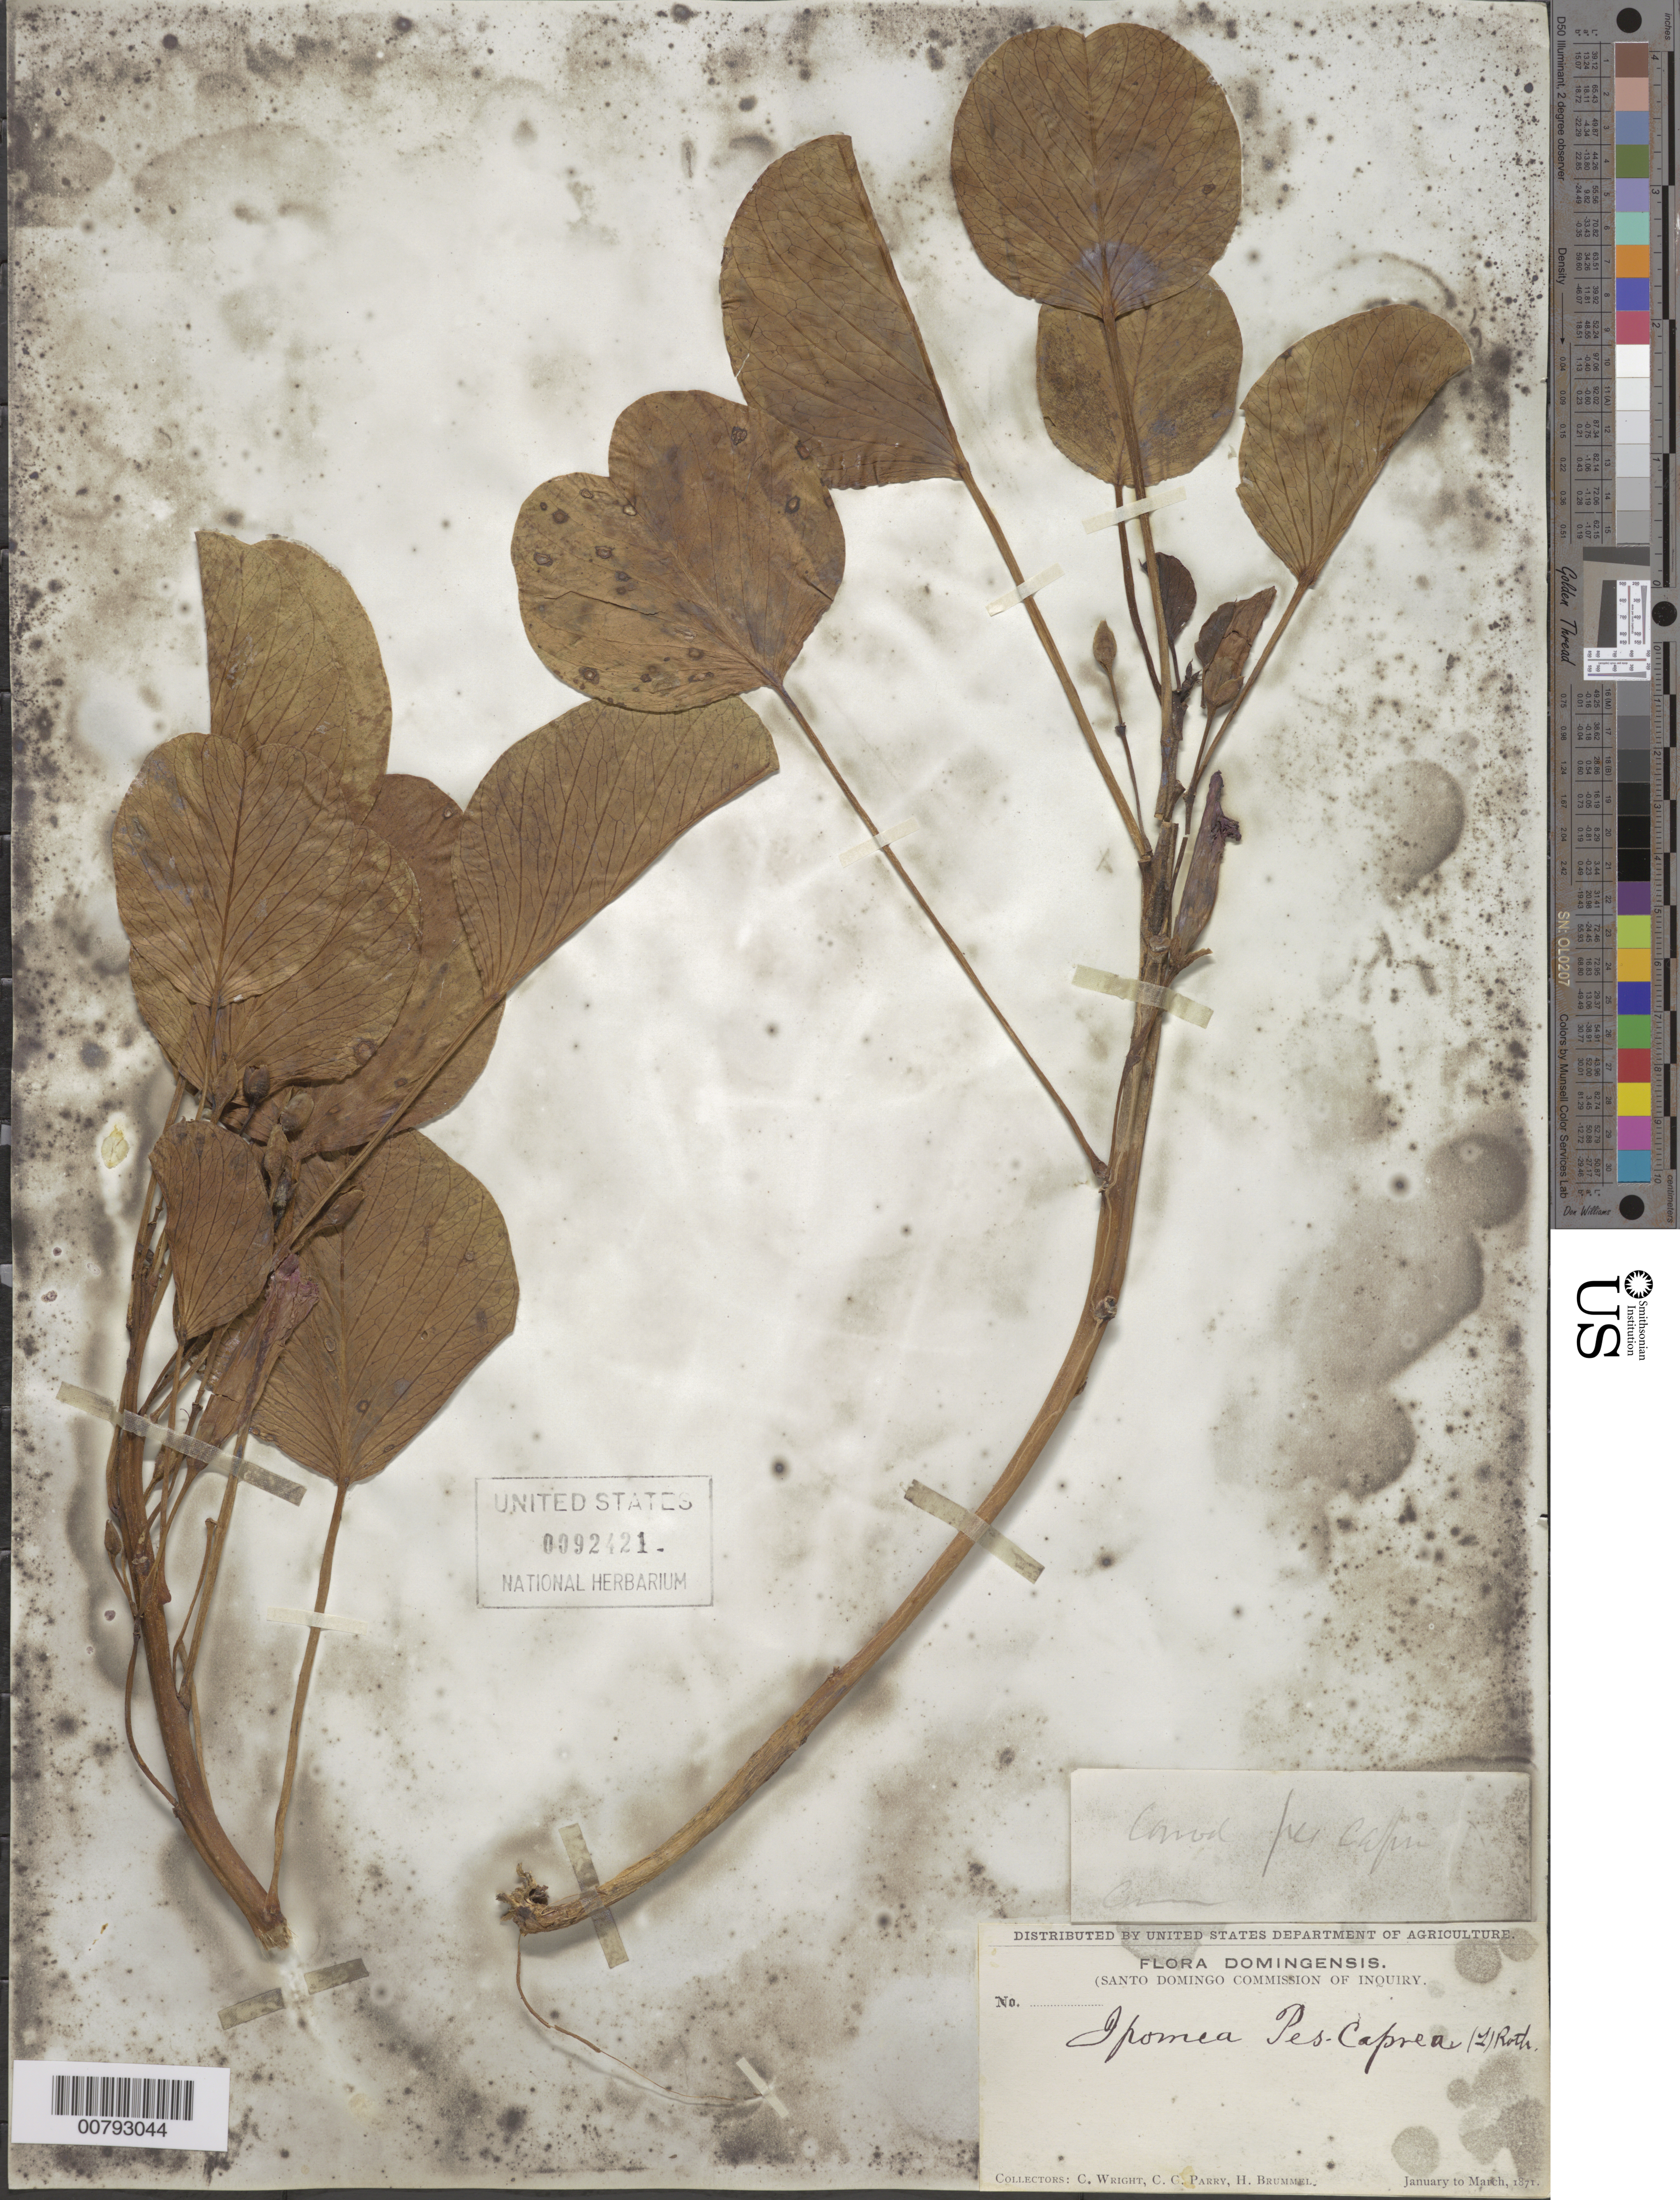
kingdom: Plantae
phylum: Tracheophyta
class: Magnoliopsida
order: Solanales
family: Convolvulaceae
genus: Ipomoea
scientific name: Ipomoea pes-caprae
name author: (L.) R. Br.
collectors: C. Wright, C. C. Parry & H. Brummel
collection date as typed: Jan 1871 to -- Mar 1871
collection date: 1871-01/1871-03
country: Dominican Republic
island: Hispaniola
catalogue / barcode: US 92421